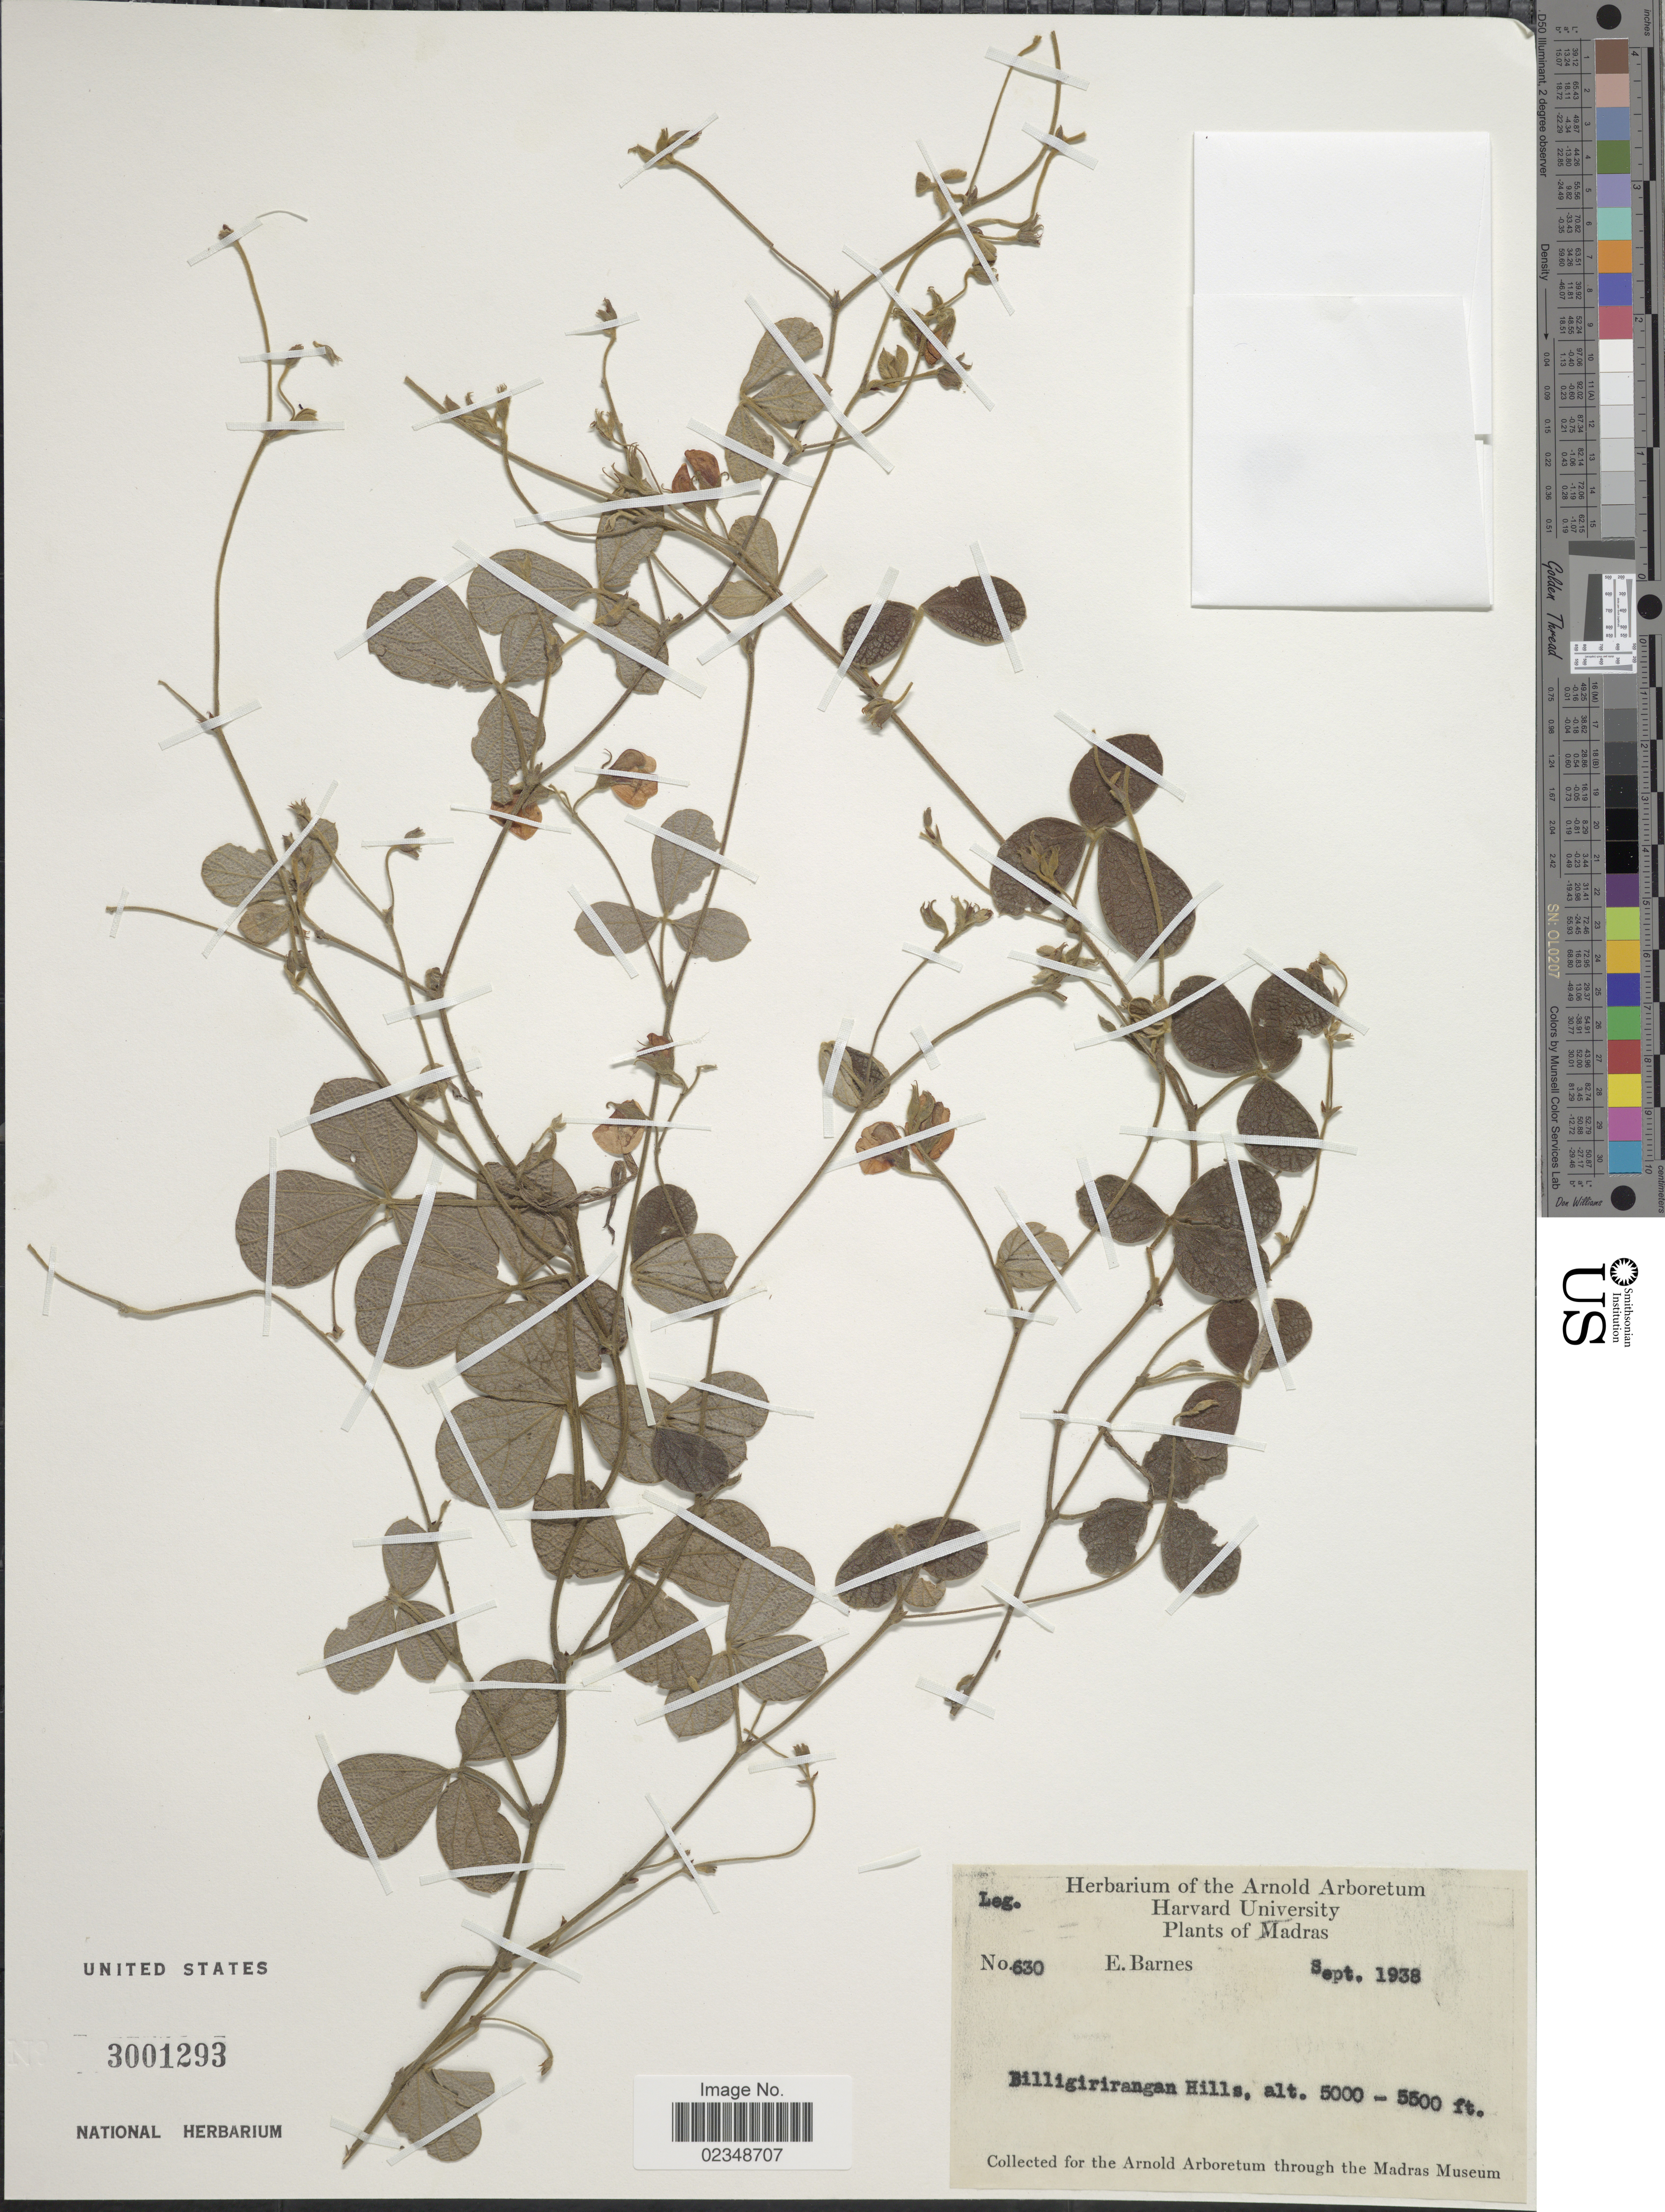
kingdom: Plantae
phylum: Tracheophyta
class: Magnoliopsida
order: Fabales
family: Fabaceae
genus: Rhynchosia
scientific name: Rhynchosia sp.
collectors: E. Barnes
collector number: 630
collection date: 1938-09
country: India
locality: Madras, Billigirirangan Hills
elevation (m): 1524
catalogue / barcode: US 3001293